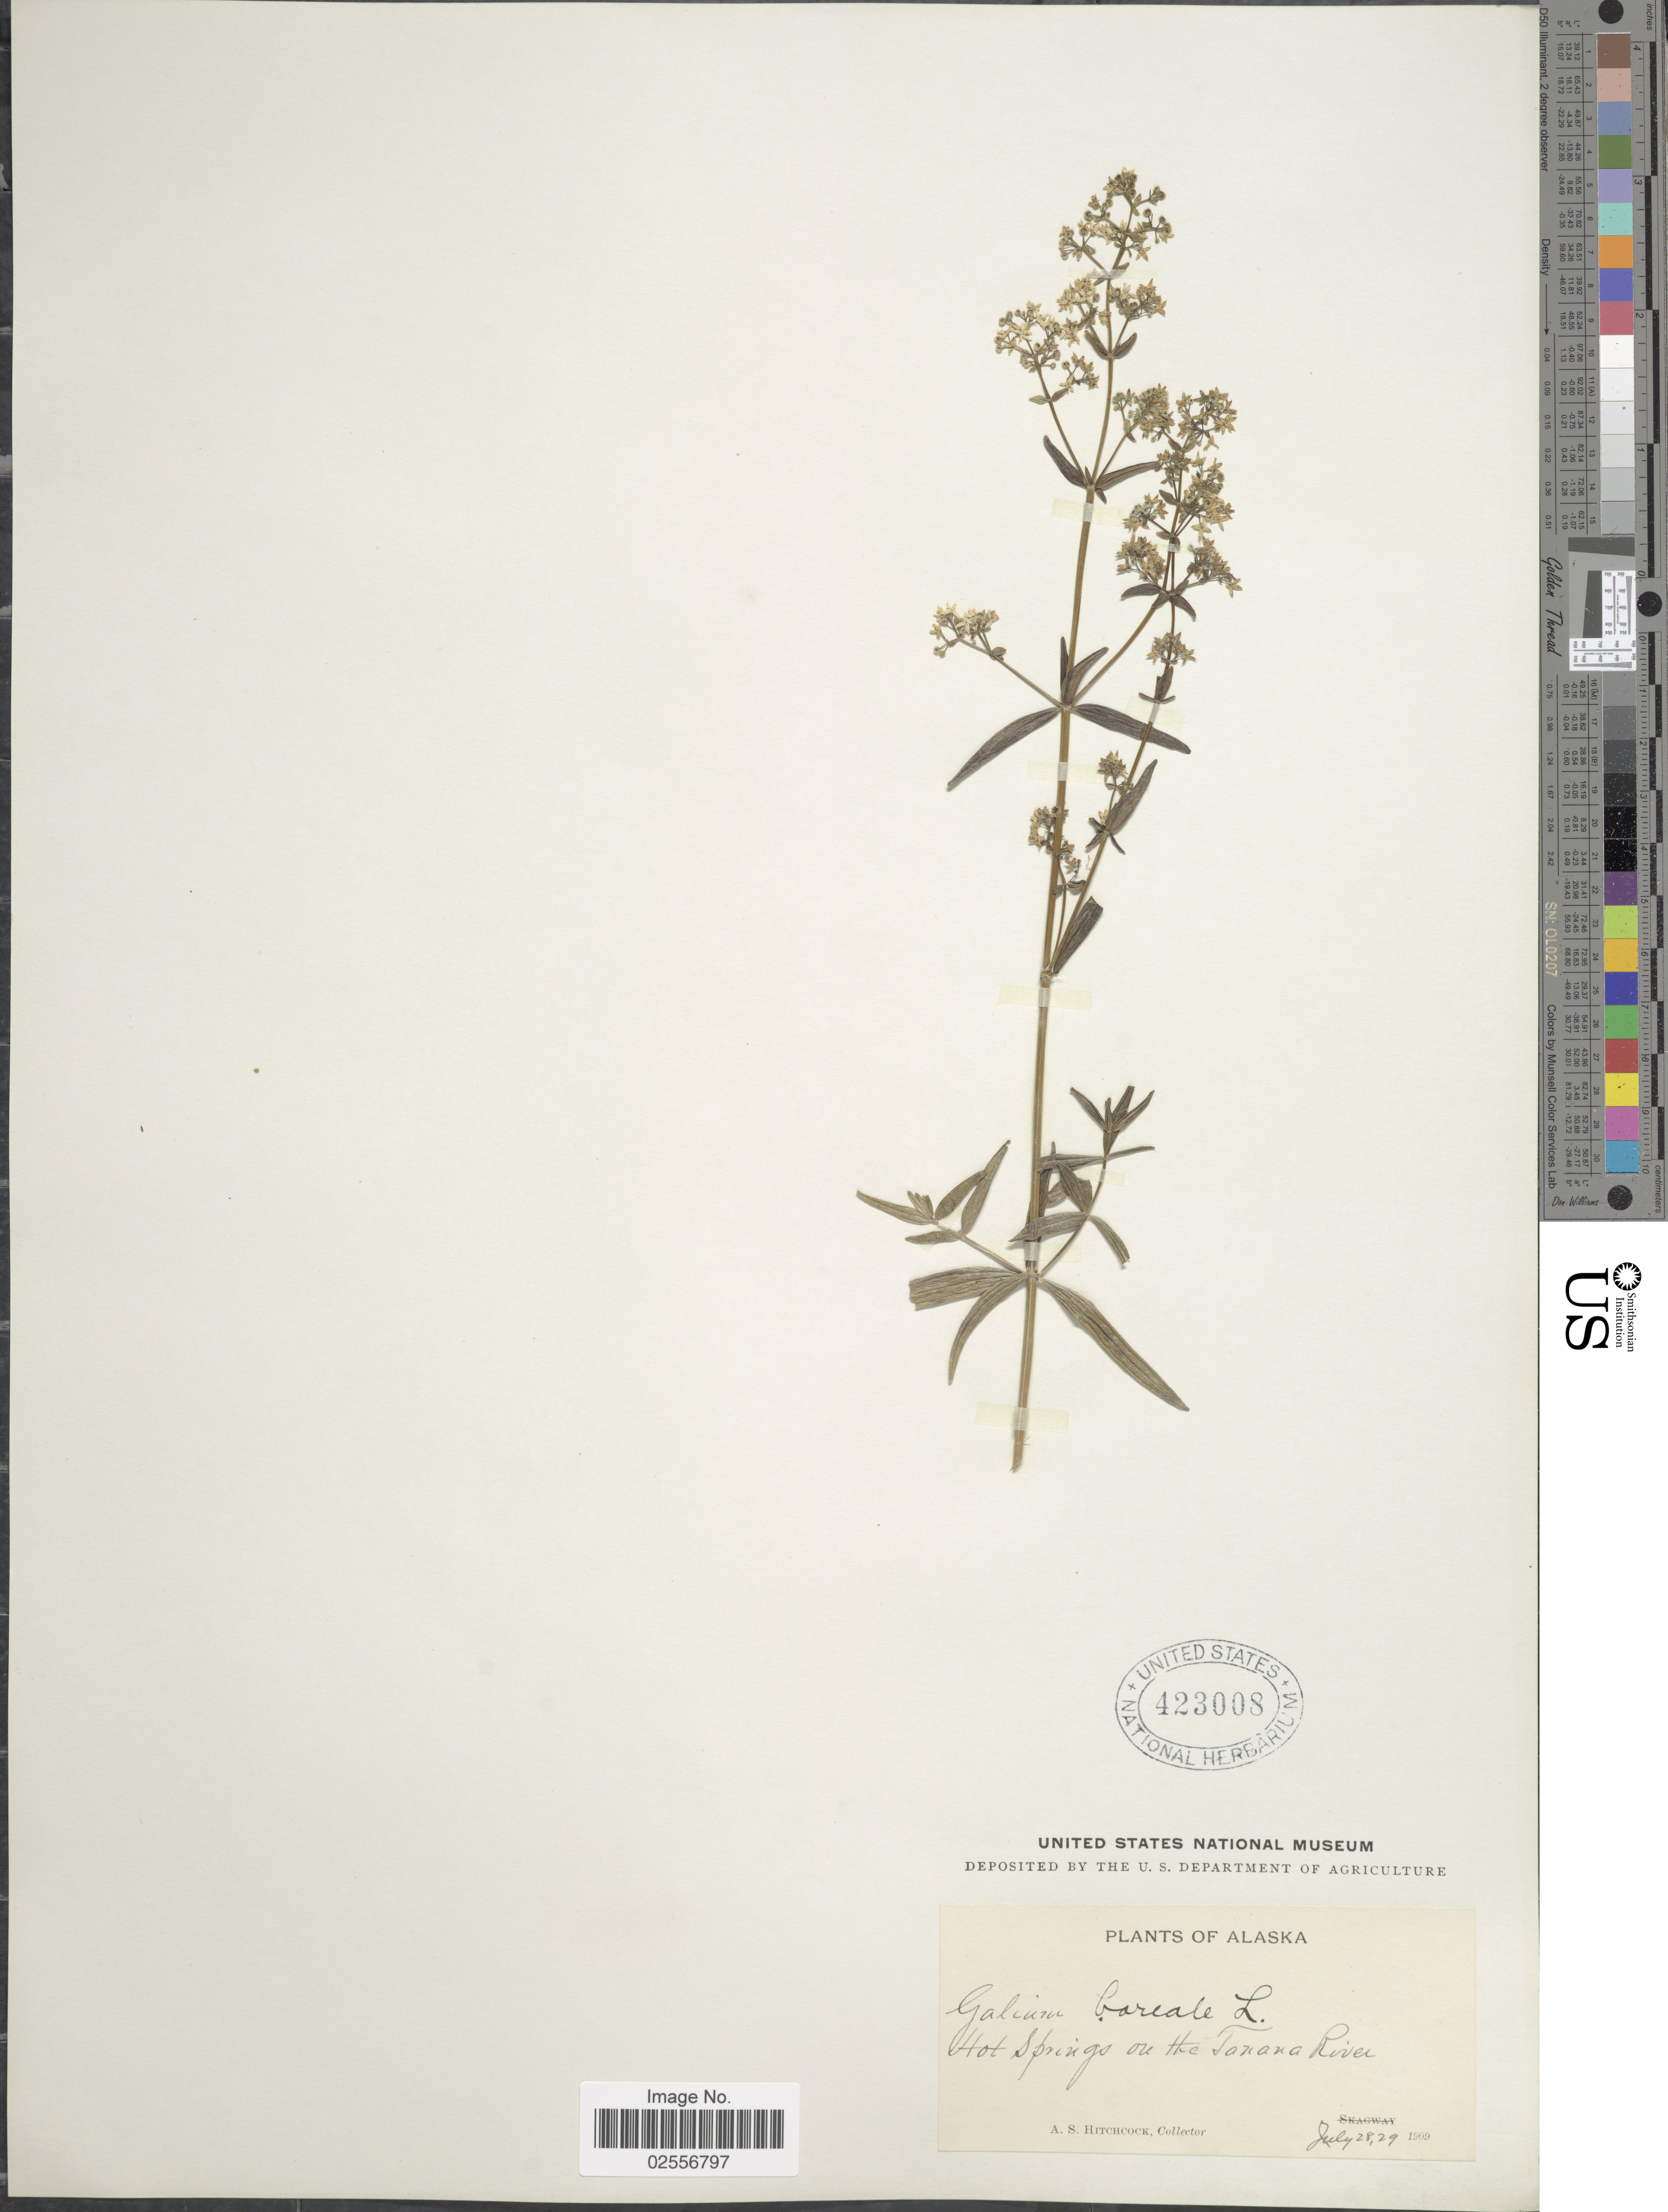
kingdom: Plantae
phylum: Tracheophyta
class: Magnoliopsida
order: Gentianales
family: Rubiaceae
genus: Galium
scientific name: Galium boreale L.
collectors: A. S. Hitchcock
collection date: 1909-07-28/1909-07-29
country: United States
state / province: Alaska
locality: Hot Springs on the Tanana River.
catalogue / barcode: US 423008